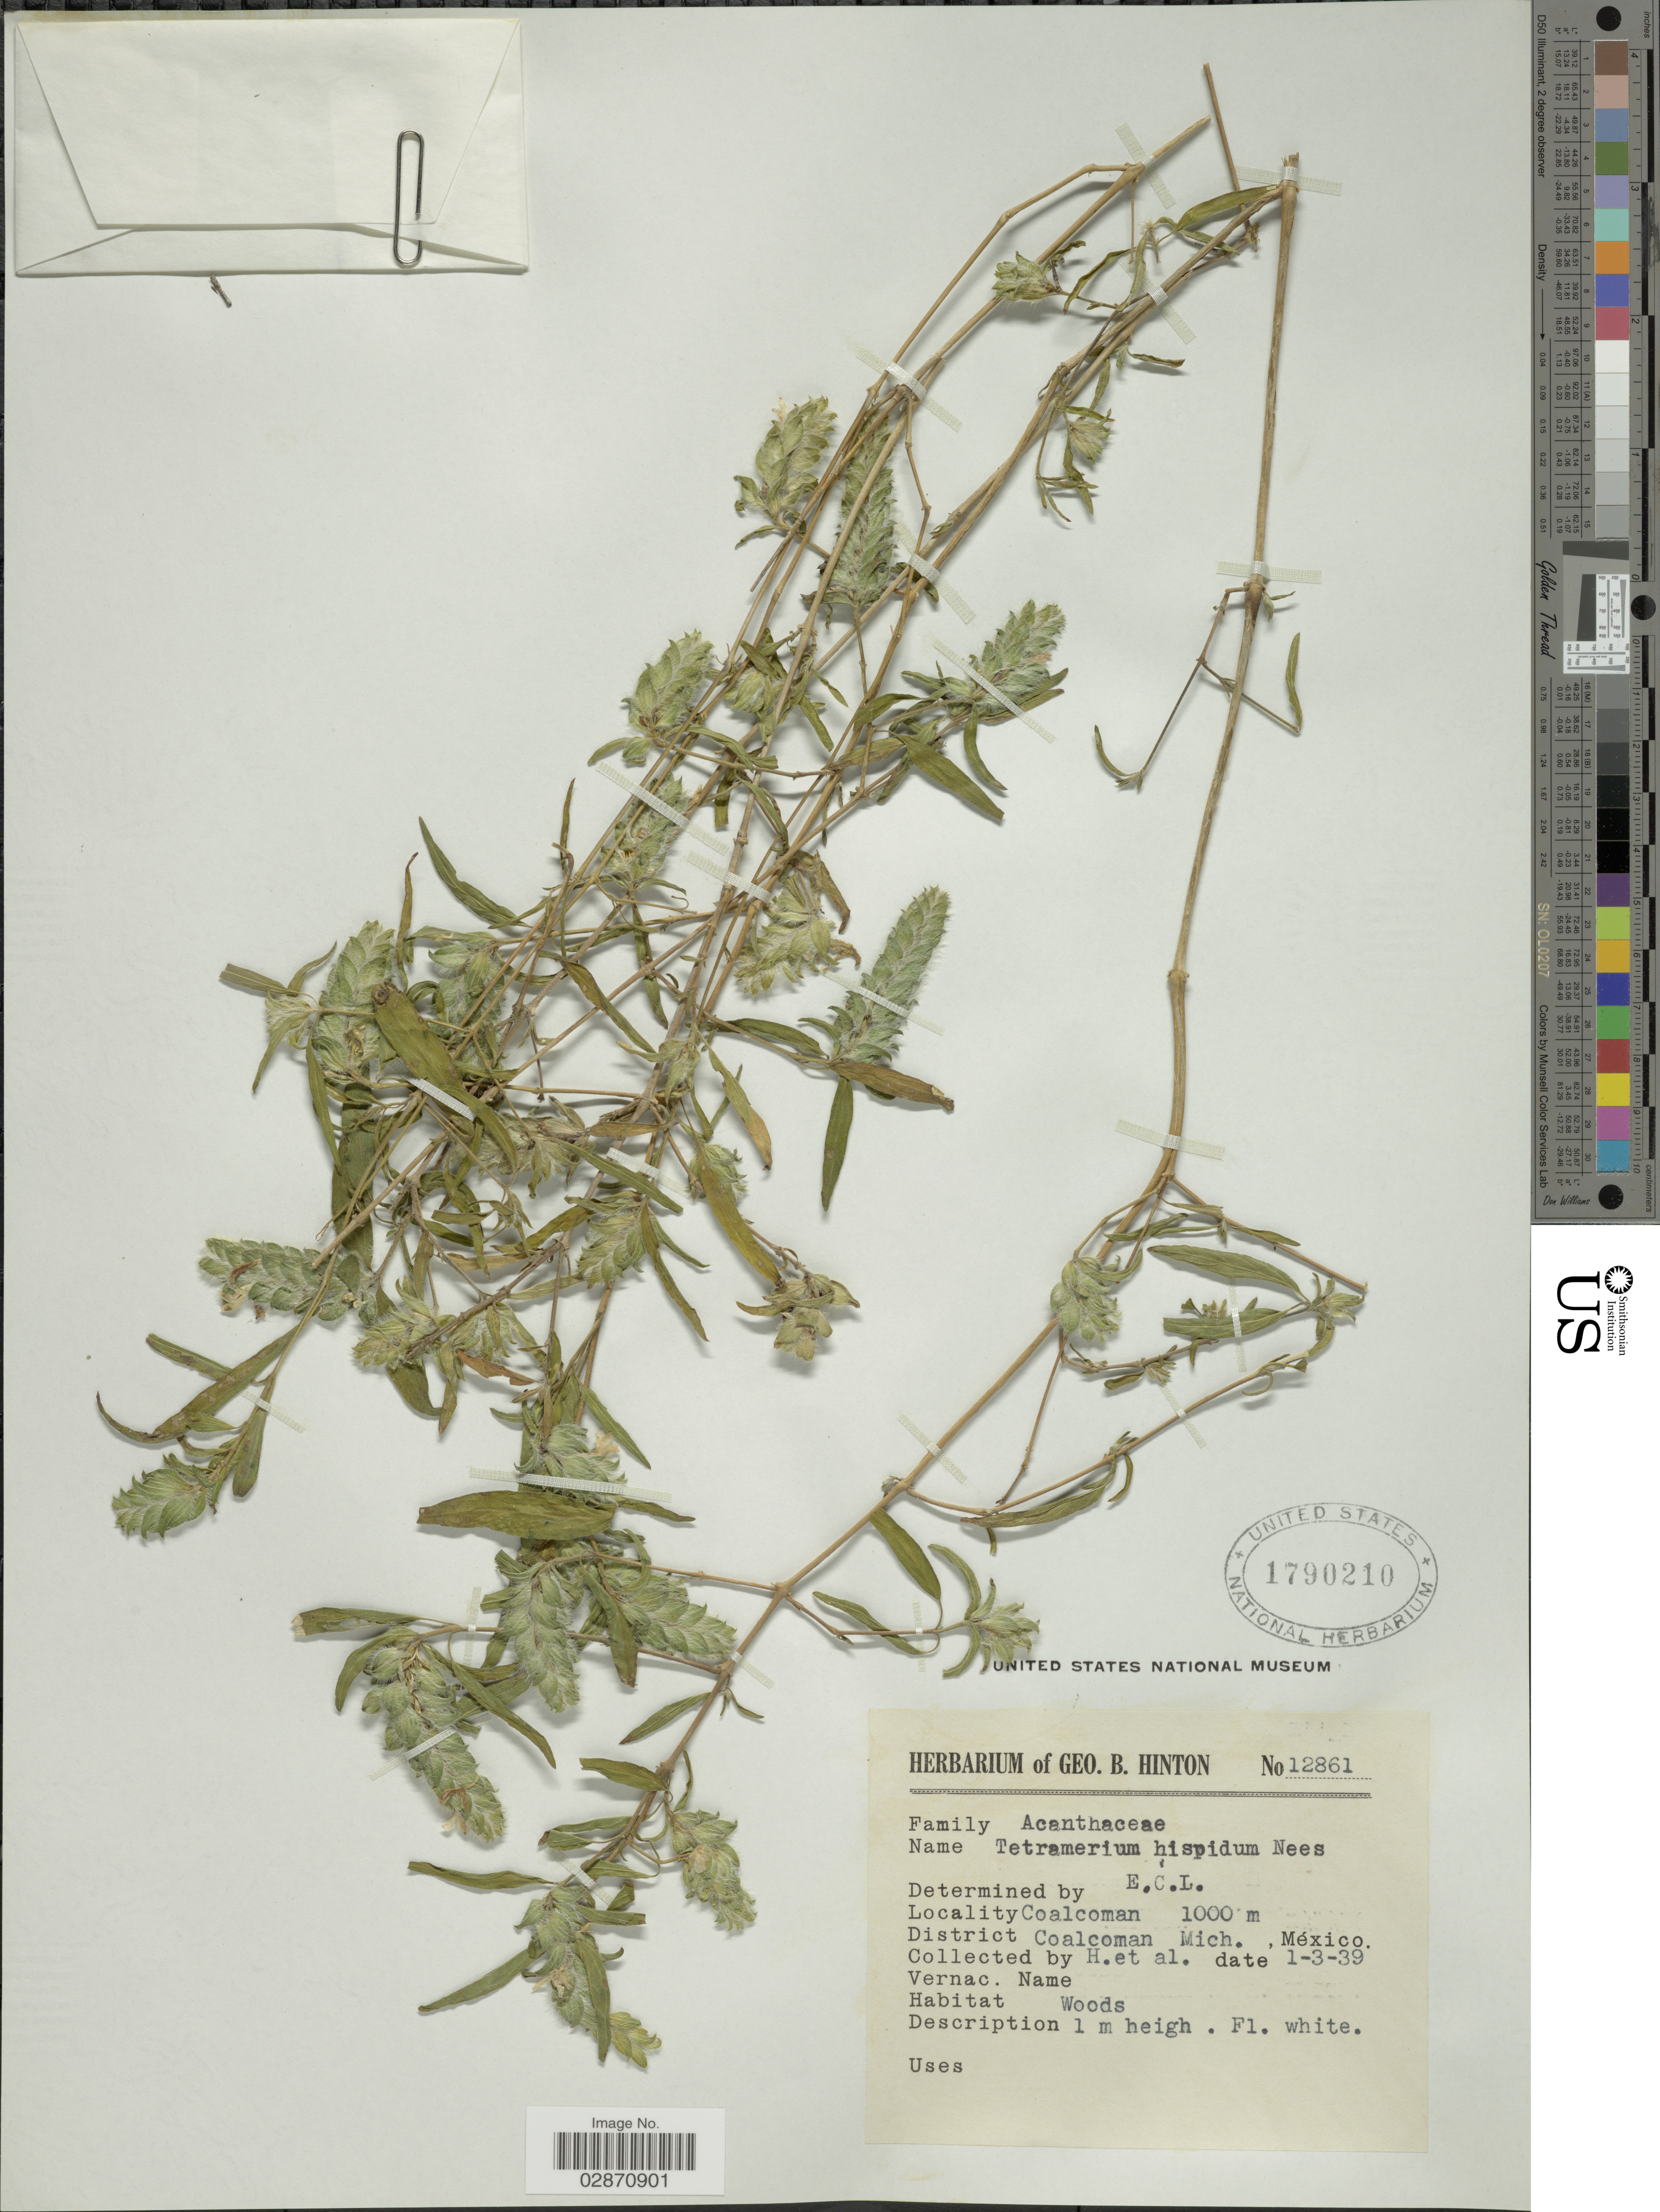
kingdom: Plantae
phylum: Tracheophyta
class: Magnoliopsida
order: Lamiales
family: Acanthaceae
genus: Tetramerium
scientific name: Tetramerium nervosum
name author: Nees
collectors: G. B. Hinton & et al.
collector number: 12861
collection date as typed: Transcribed d/m/y: 1/3/39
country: Mexico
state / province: Michoacán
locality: Coalcoman, District Coalcoman, Mich.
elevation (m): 1000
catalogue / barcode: US 1790210